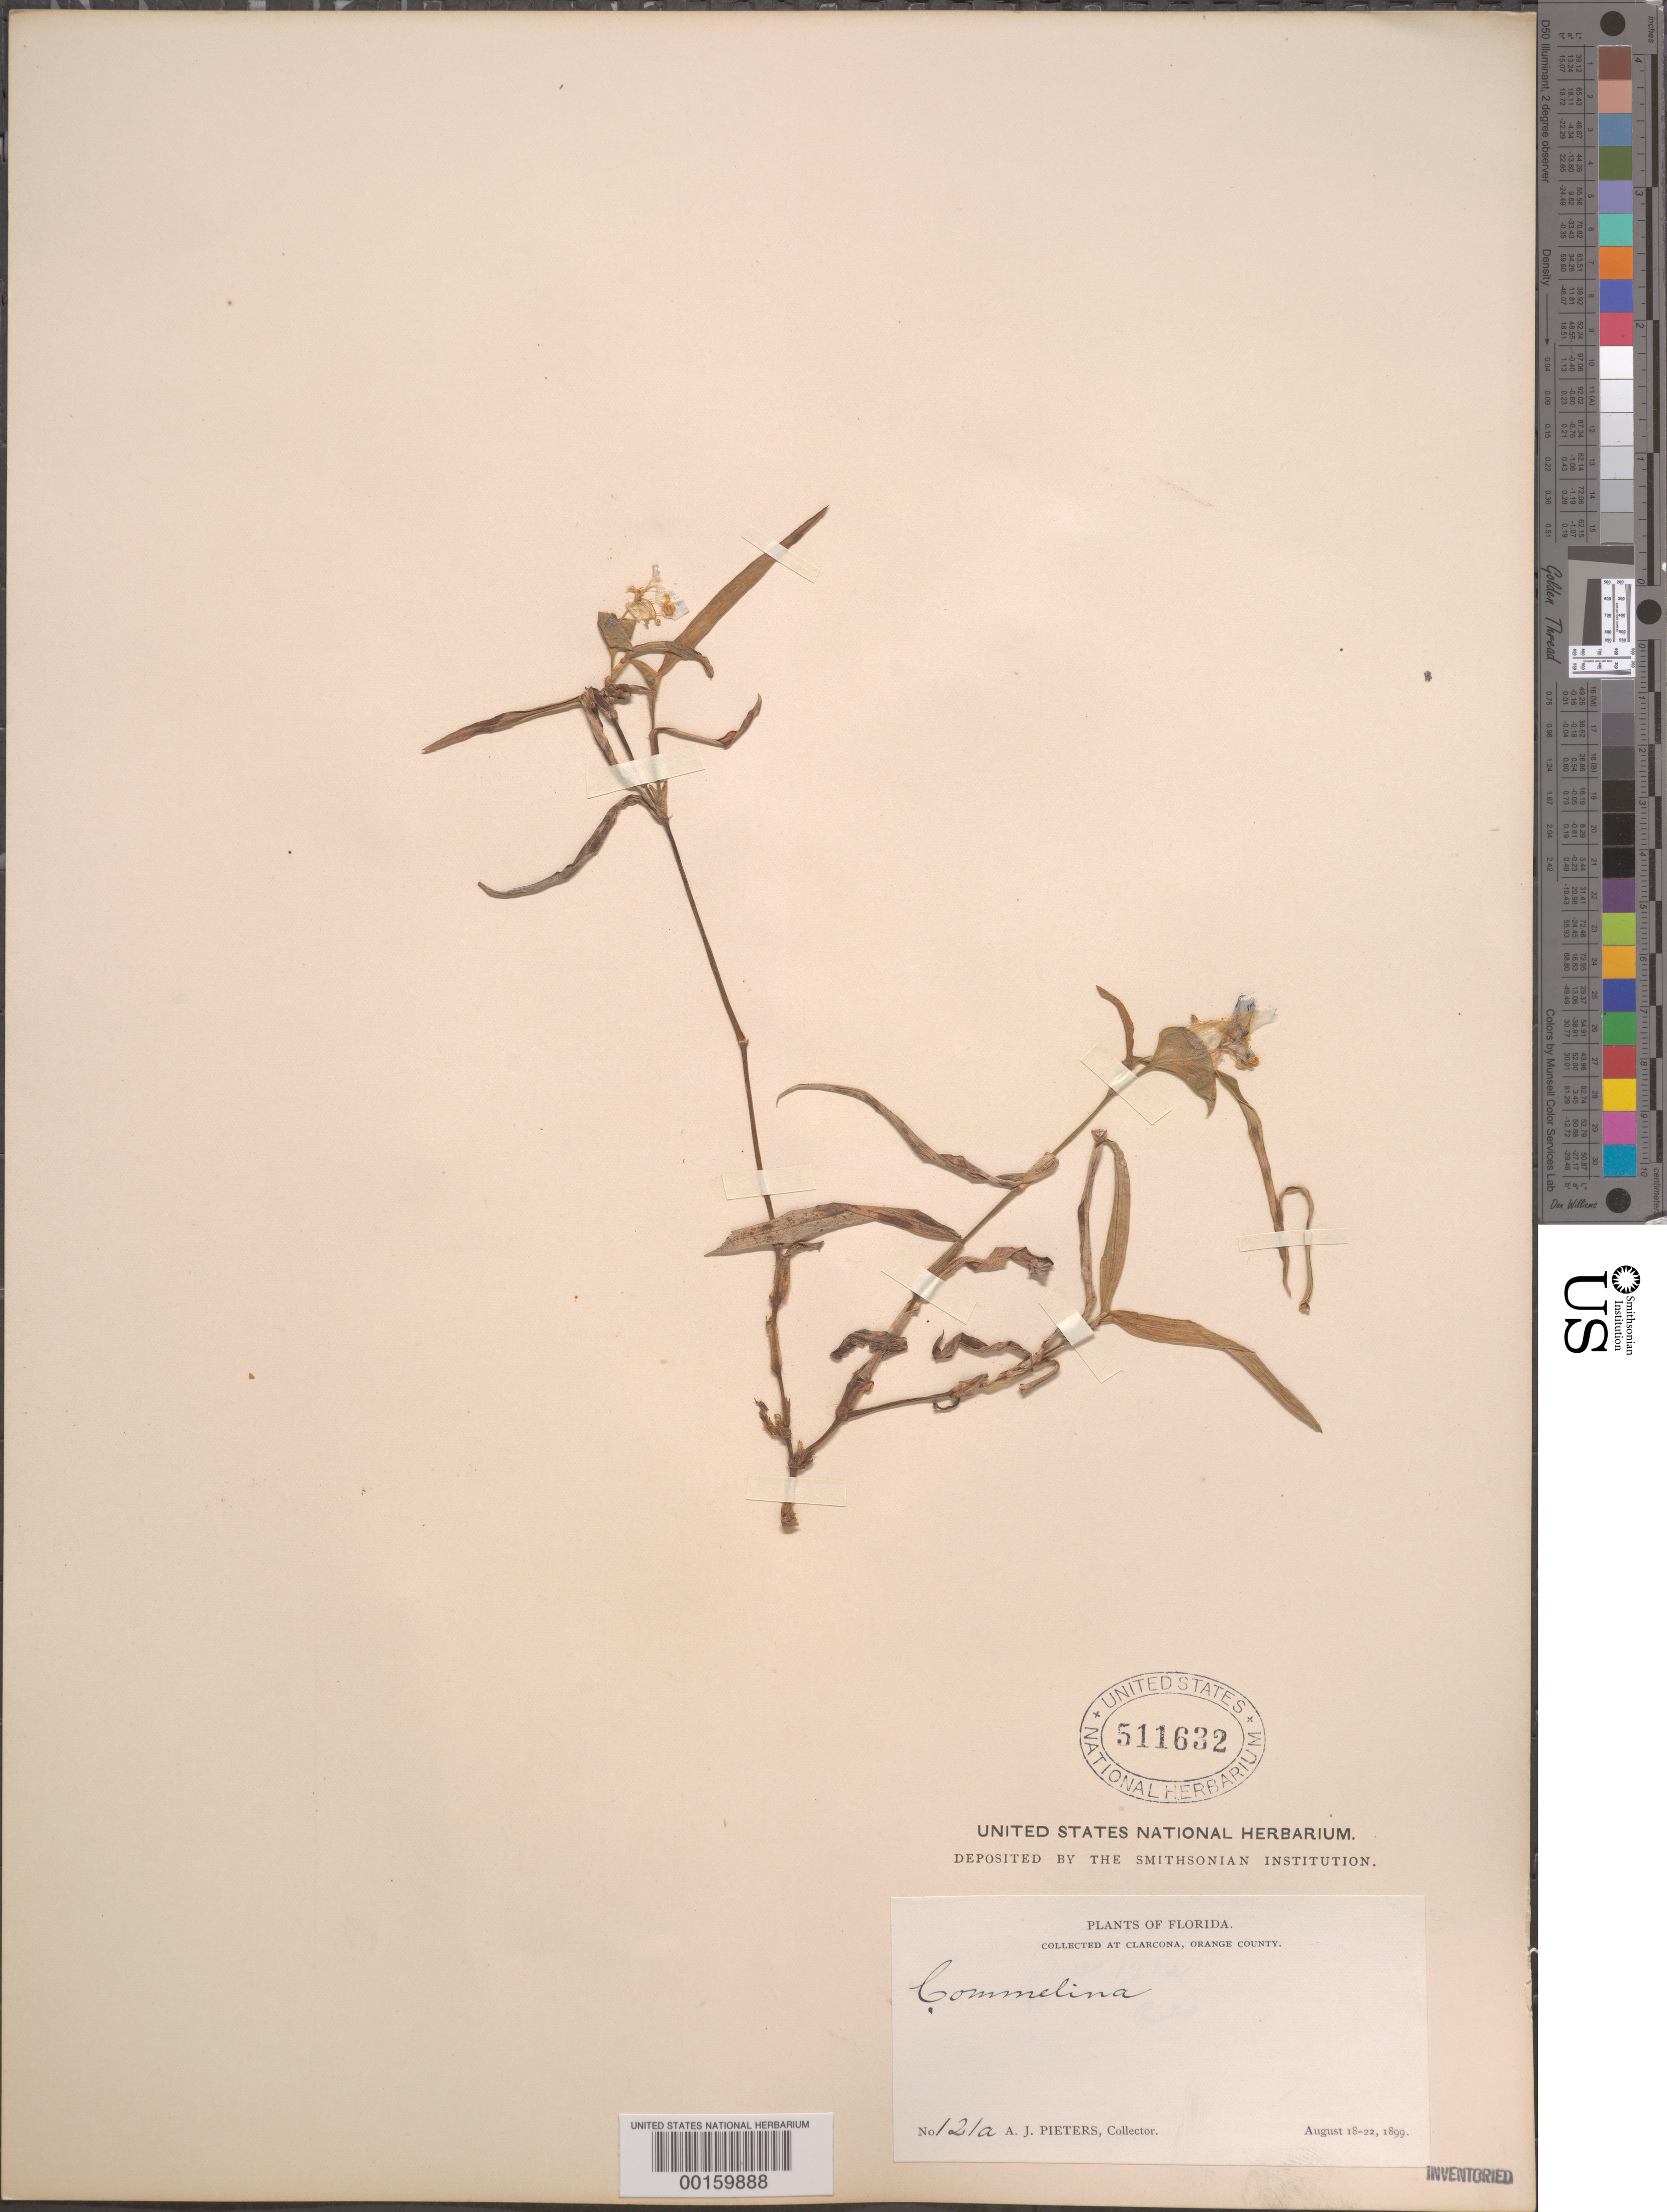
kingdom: Plantae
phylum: Tracheophyta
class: Liliopsida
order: Commelinales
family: Commelinaceae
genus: Commelina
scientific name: Commelina erecta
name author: L.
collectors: A. Pieters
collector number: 121a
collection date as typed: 18 Aug 1899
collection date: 1899-08-18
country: United States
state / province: Florida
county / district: Orange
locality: Clarcona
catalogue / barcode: US 511632